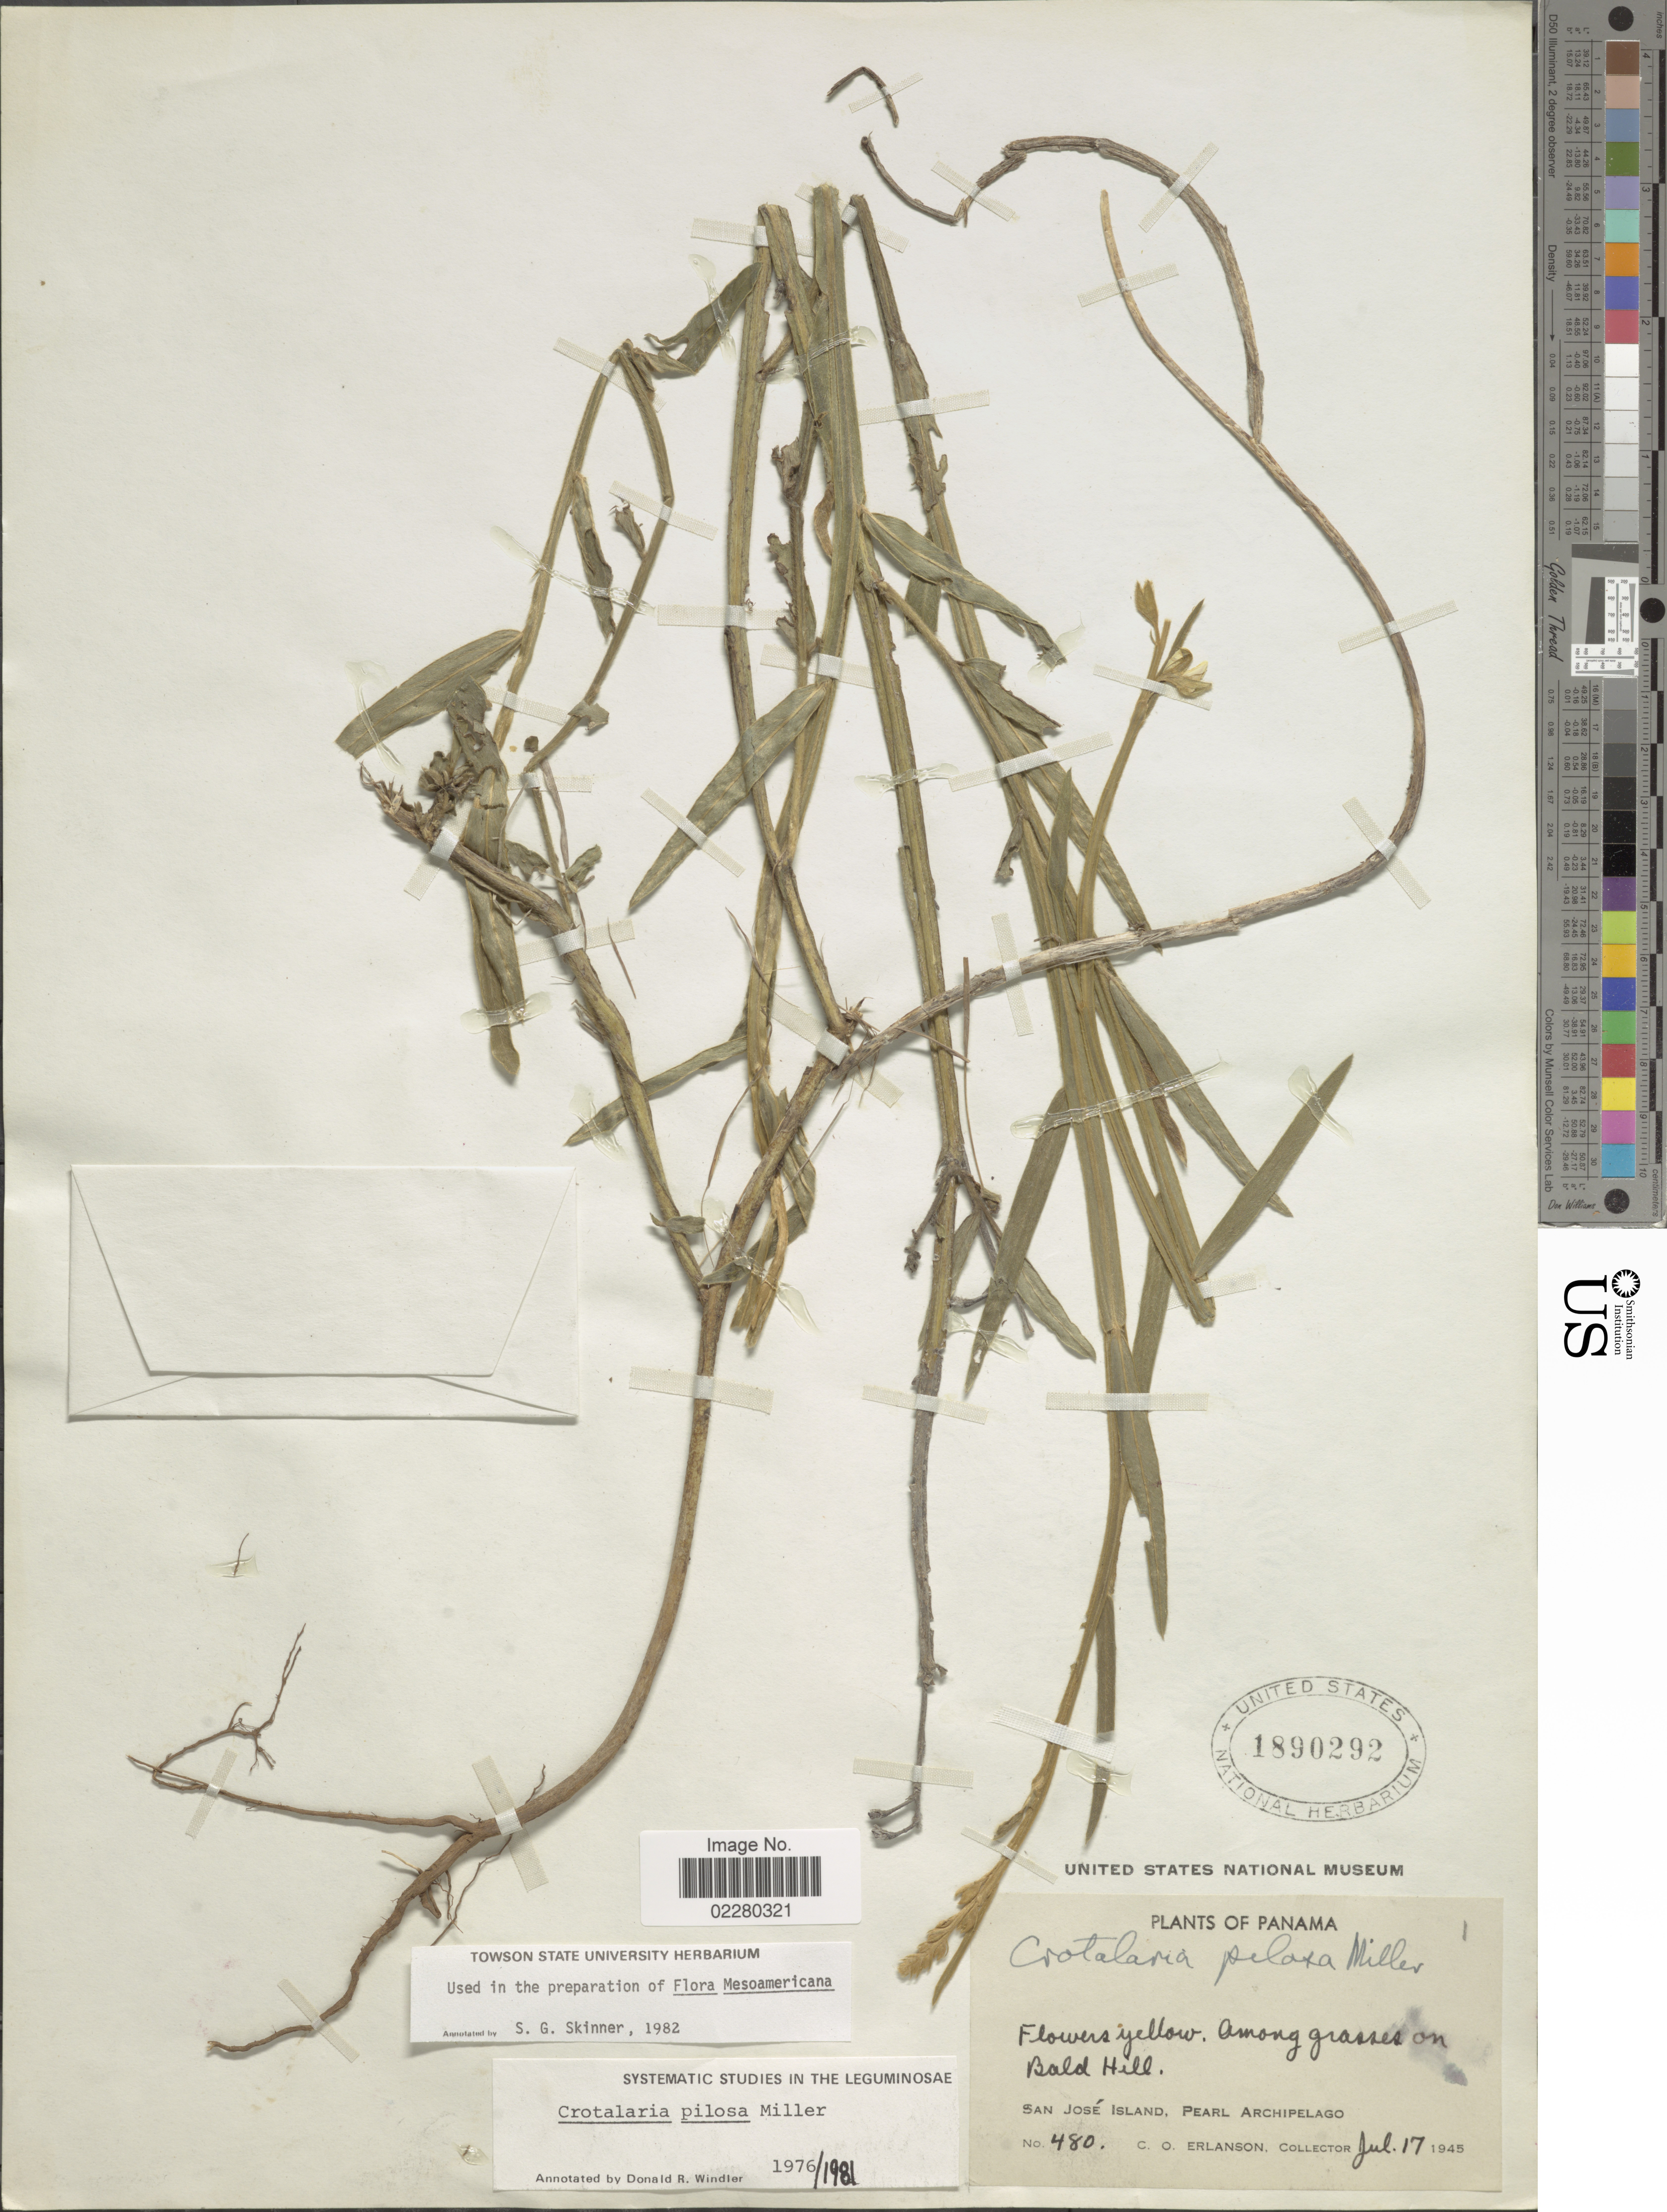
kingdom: Plantae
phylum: Tracheophyta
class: Magnoliopsida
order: Fabales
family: Fabaceae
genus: Crotalaria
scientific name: Crotalaria pilosa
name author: Mill.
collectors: C. O. Erlanson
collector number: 480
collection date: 1945-07-17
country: Panama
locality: Among grasses on Bald Hill. San José Island, Pearl Archipelago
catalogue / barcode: US 1890292